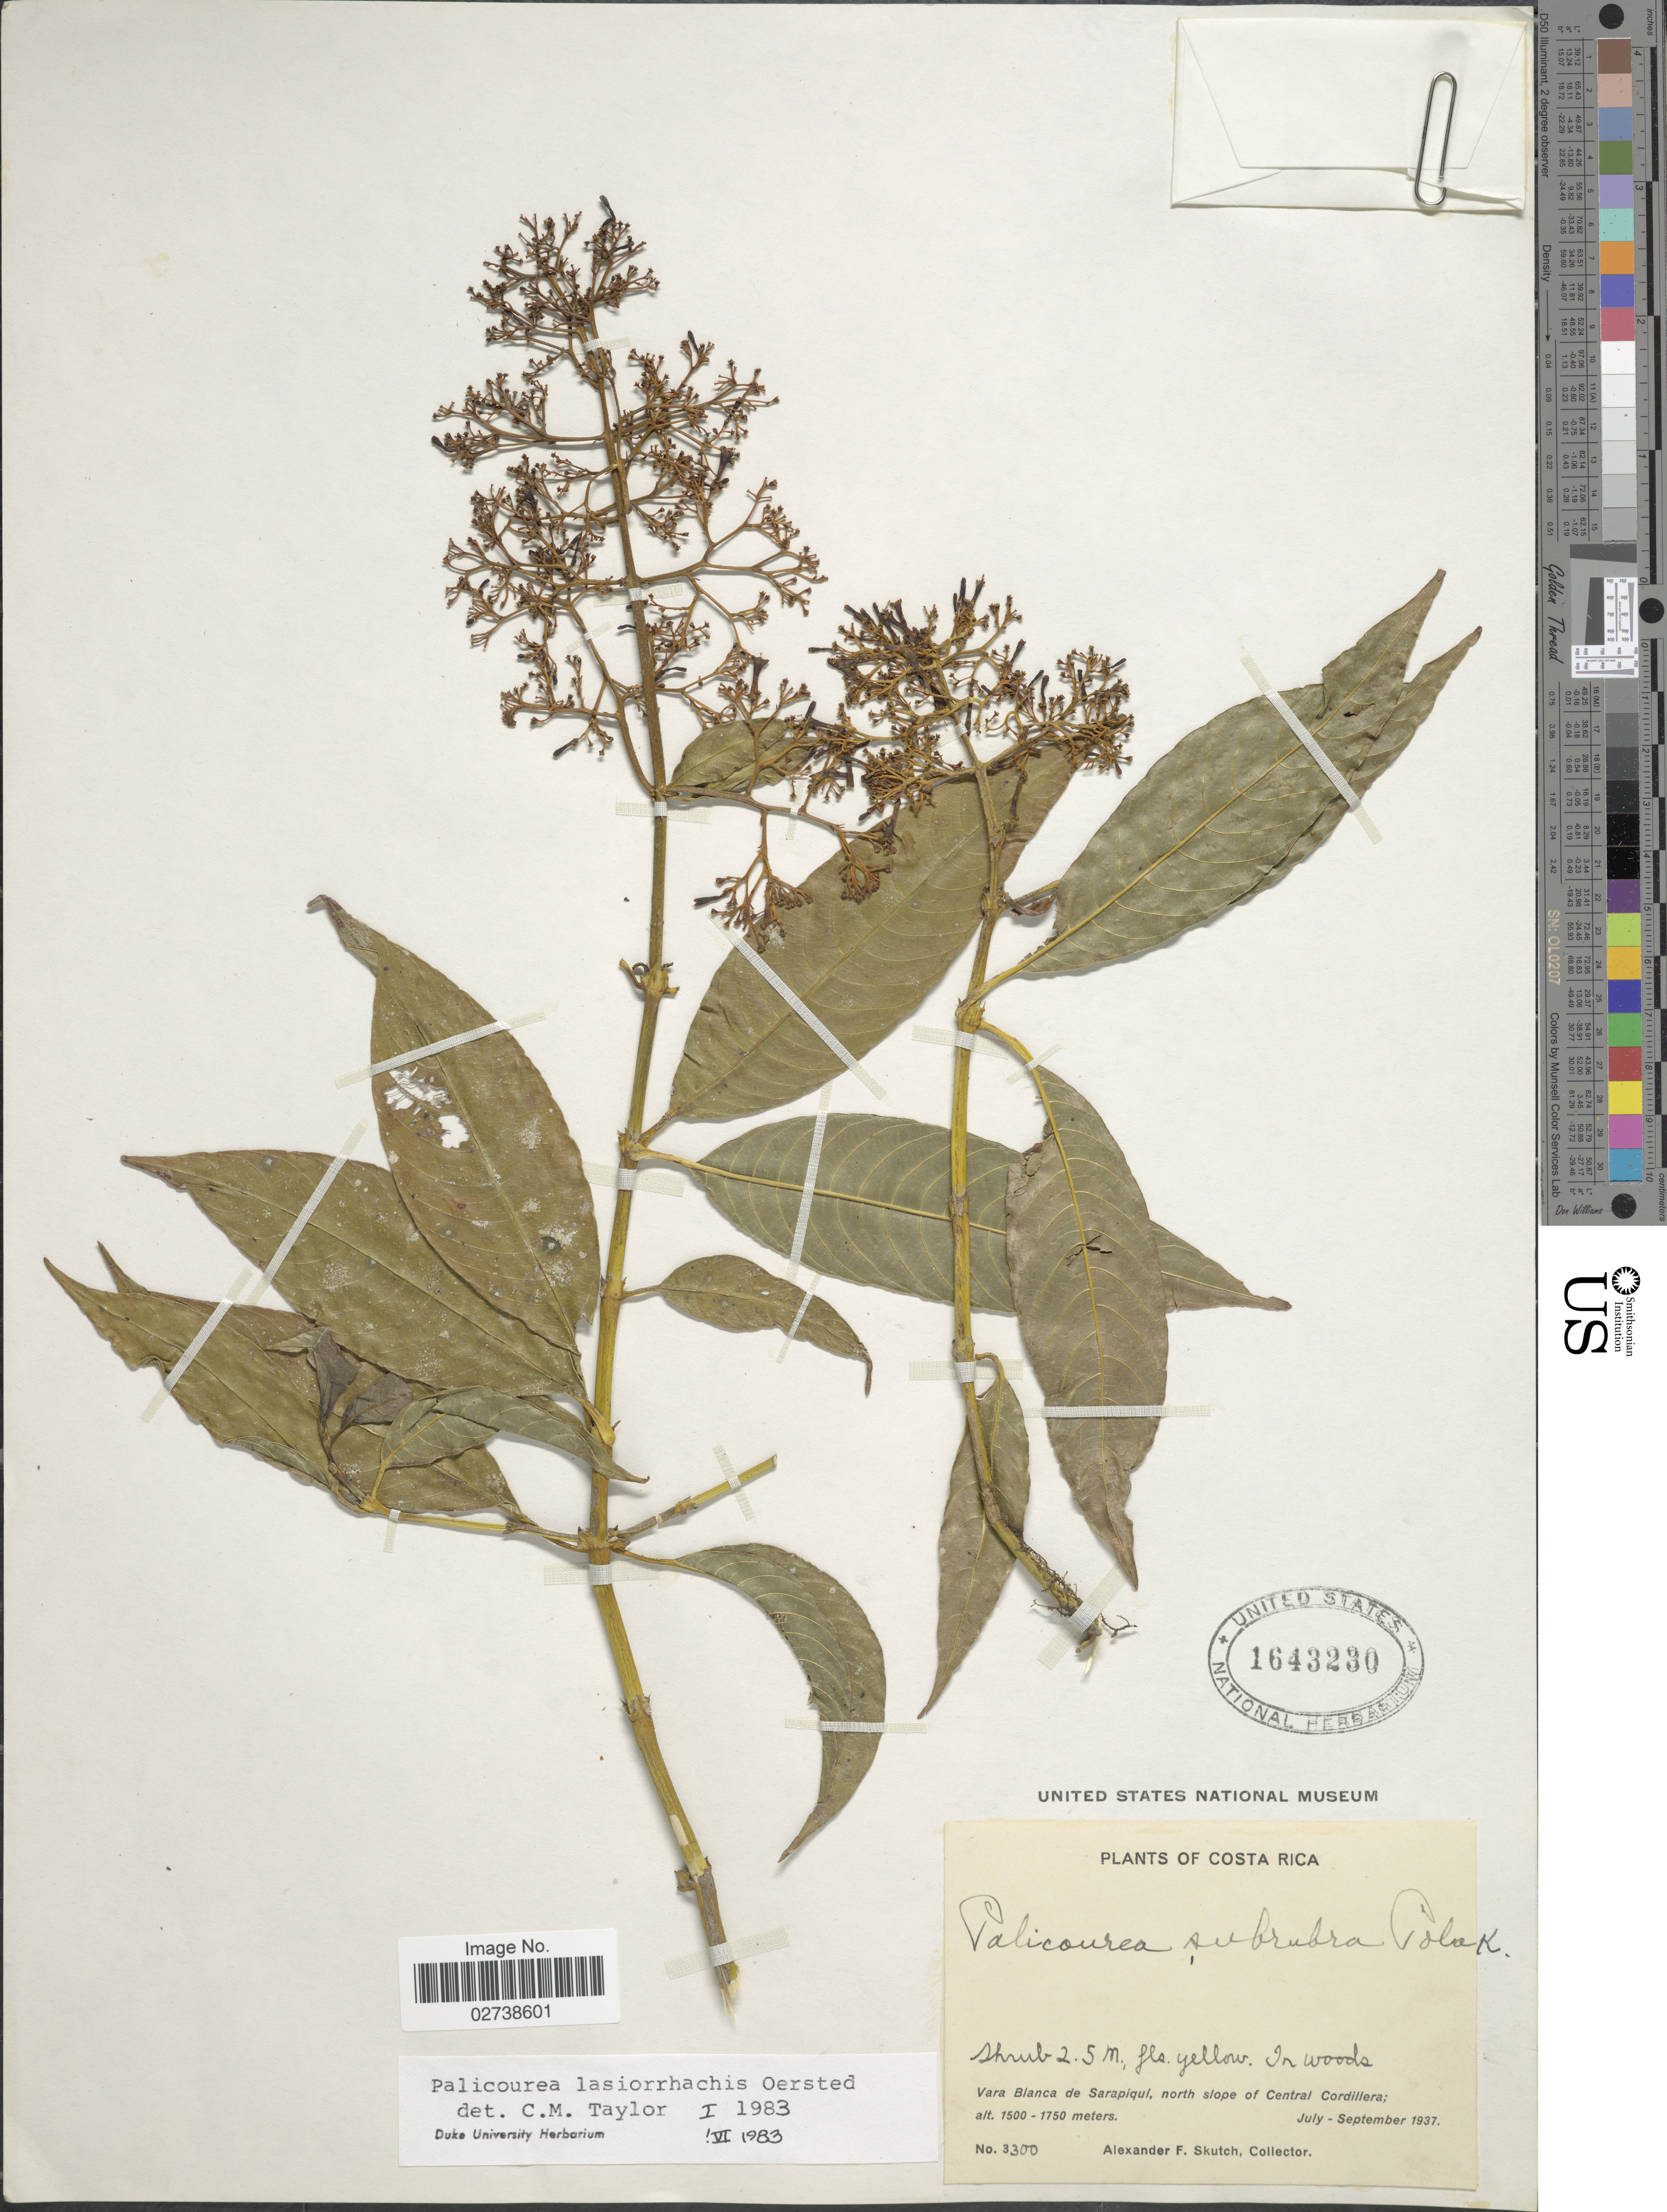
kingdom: Plantae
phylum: Tracheophyta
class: Magnoliopsida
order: Gentianales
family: Rubiaceae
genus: Palicourea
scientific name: Palicourea lasiorrhachis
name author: Oerst.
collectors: A. F. Skutch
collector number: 3300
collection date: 1937-07/1937-09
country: Costa Rica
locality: In woods; Vara Blanca de Sarapiquí, north slope of Central Cordillera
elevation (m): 1500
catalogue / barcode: US 1643230